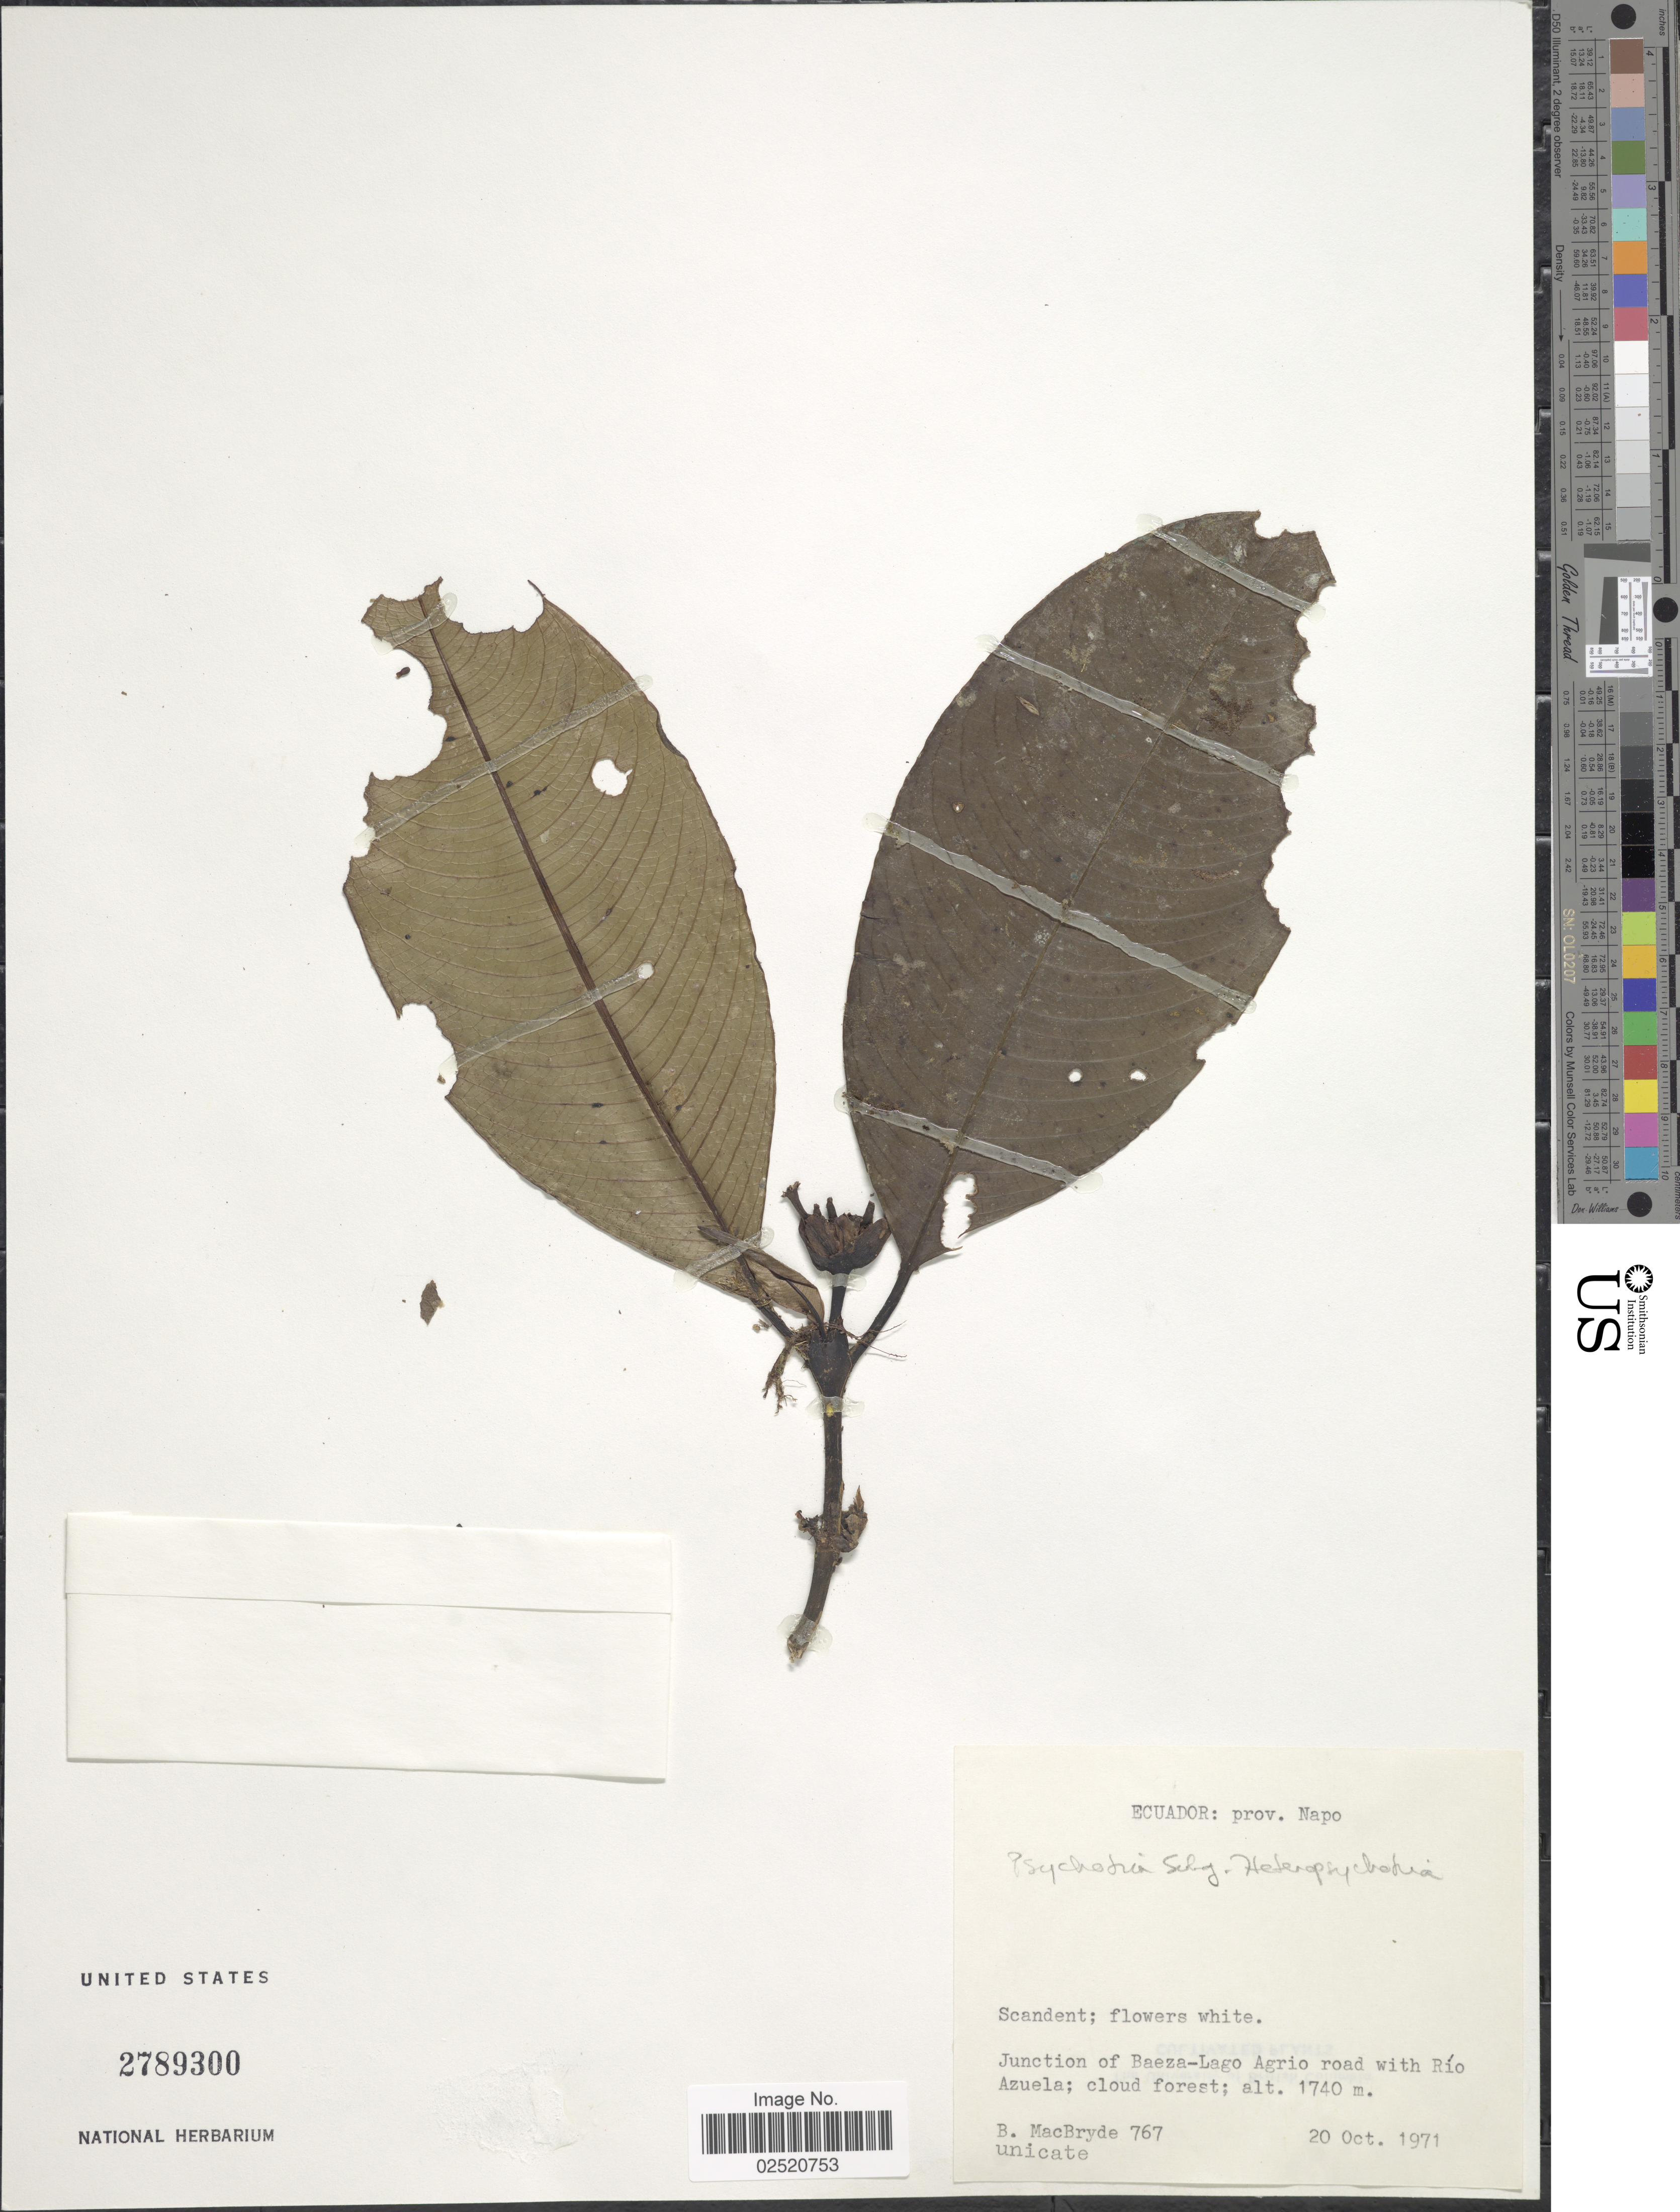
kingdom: Plantae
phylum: Tracheophyta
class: Magnoliopsida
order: Gentianales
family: Rubiaceae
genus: Psychotria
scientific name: Psychotria sp.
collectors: B. MacBryde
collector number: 767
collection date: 1971-10-20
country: Ecuador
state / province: Napo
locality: Junction of Baeza-Lago Agrio road with Río Azuela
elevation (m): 1740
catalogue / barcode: US 2789300